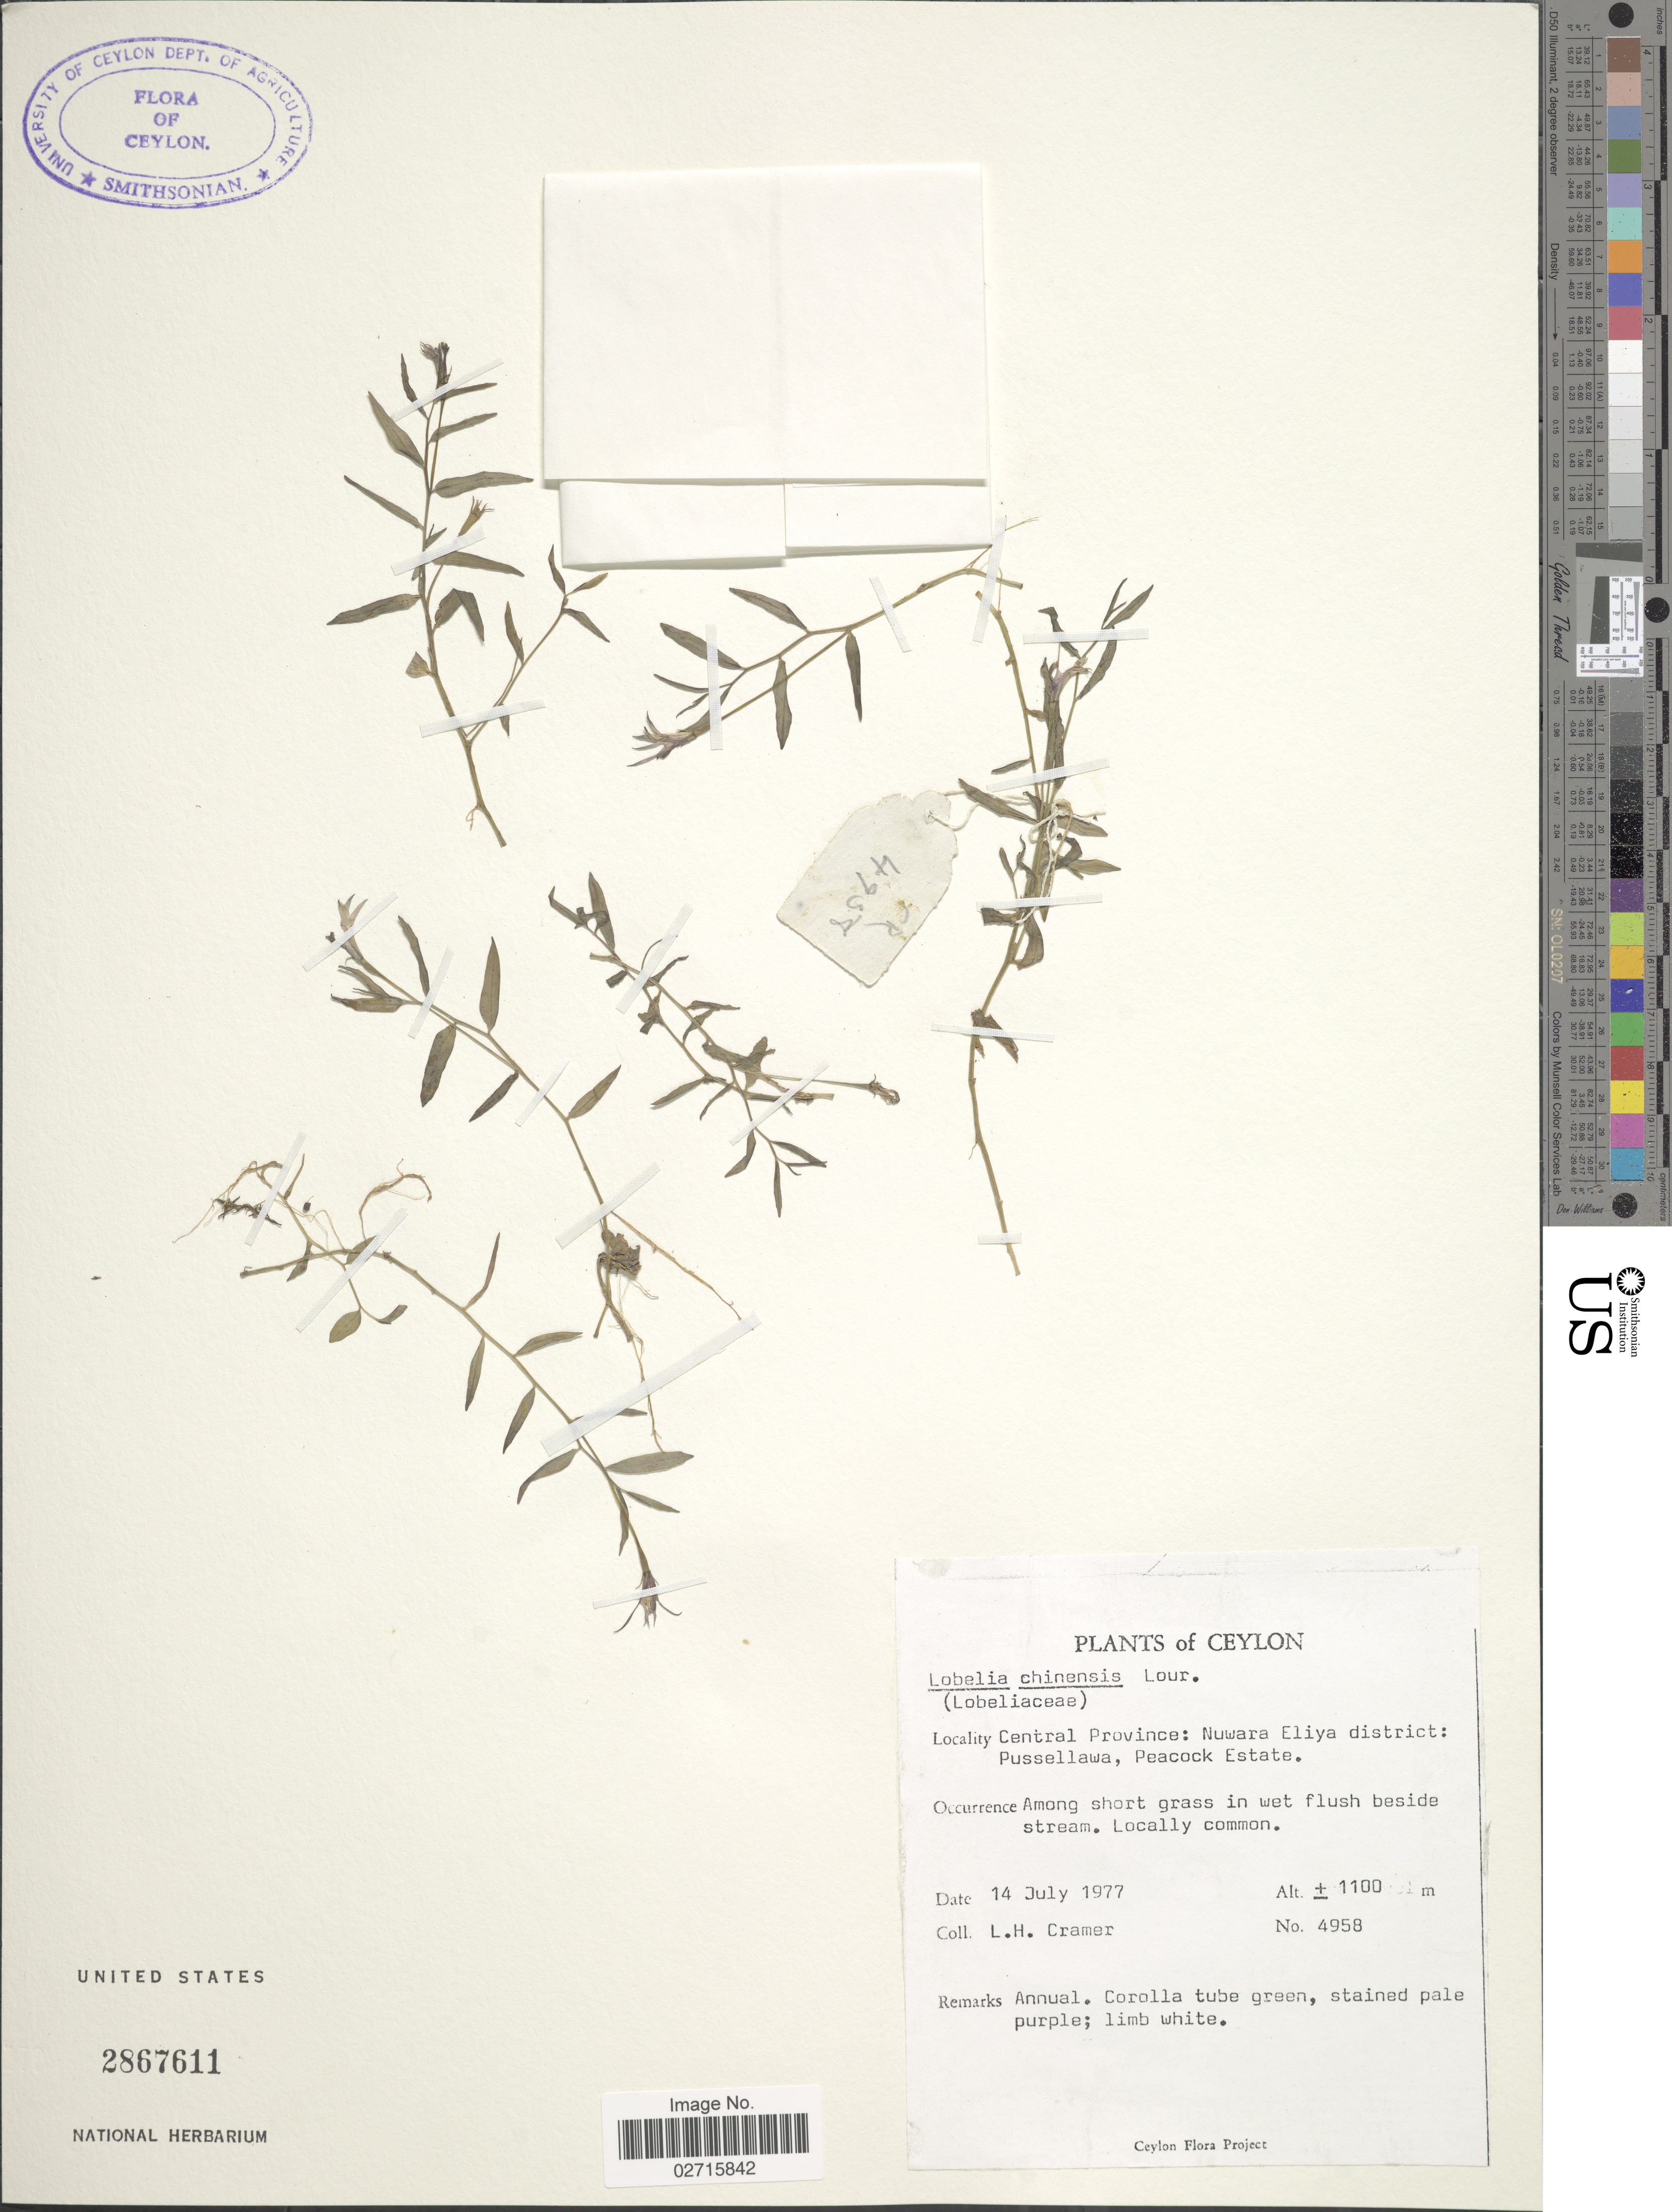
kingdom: Plantae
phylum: Tracheophyta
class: Magnoliopsida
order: Asterales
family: Campanulaceae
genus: Lobelia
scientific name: Lobelia chinensis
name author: Lour.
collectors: L. H. Cramer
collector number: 4958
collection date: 1977-07-14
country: Sri Lanka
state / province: Central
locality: Ceylon. Central Province: Nuwara Eliya District: Pussellawa, Peacock Estate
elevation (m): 1100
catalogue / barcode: US 2867611